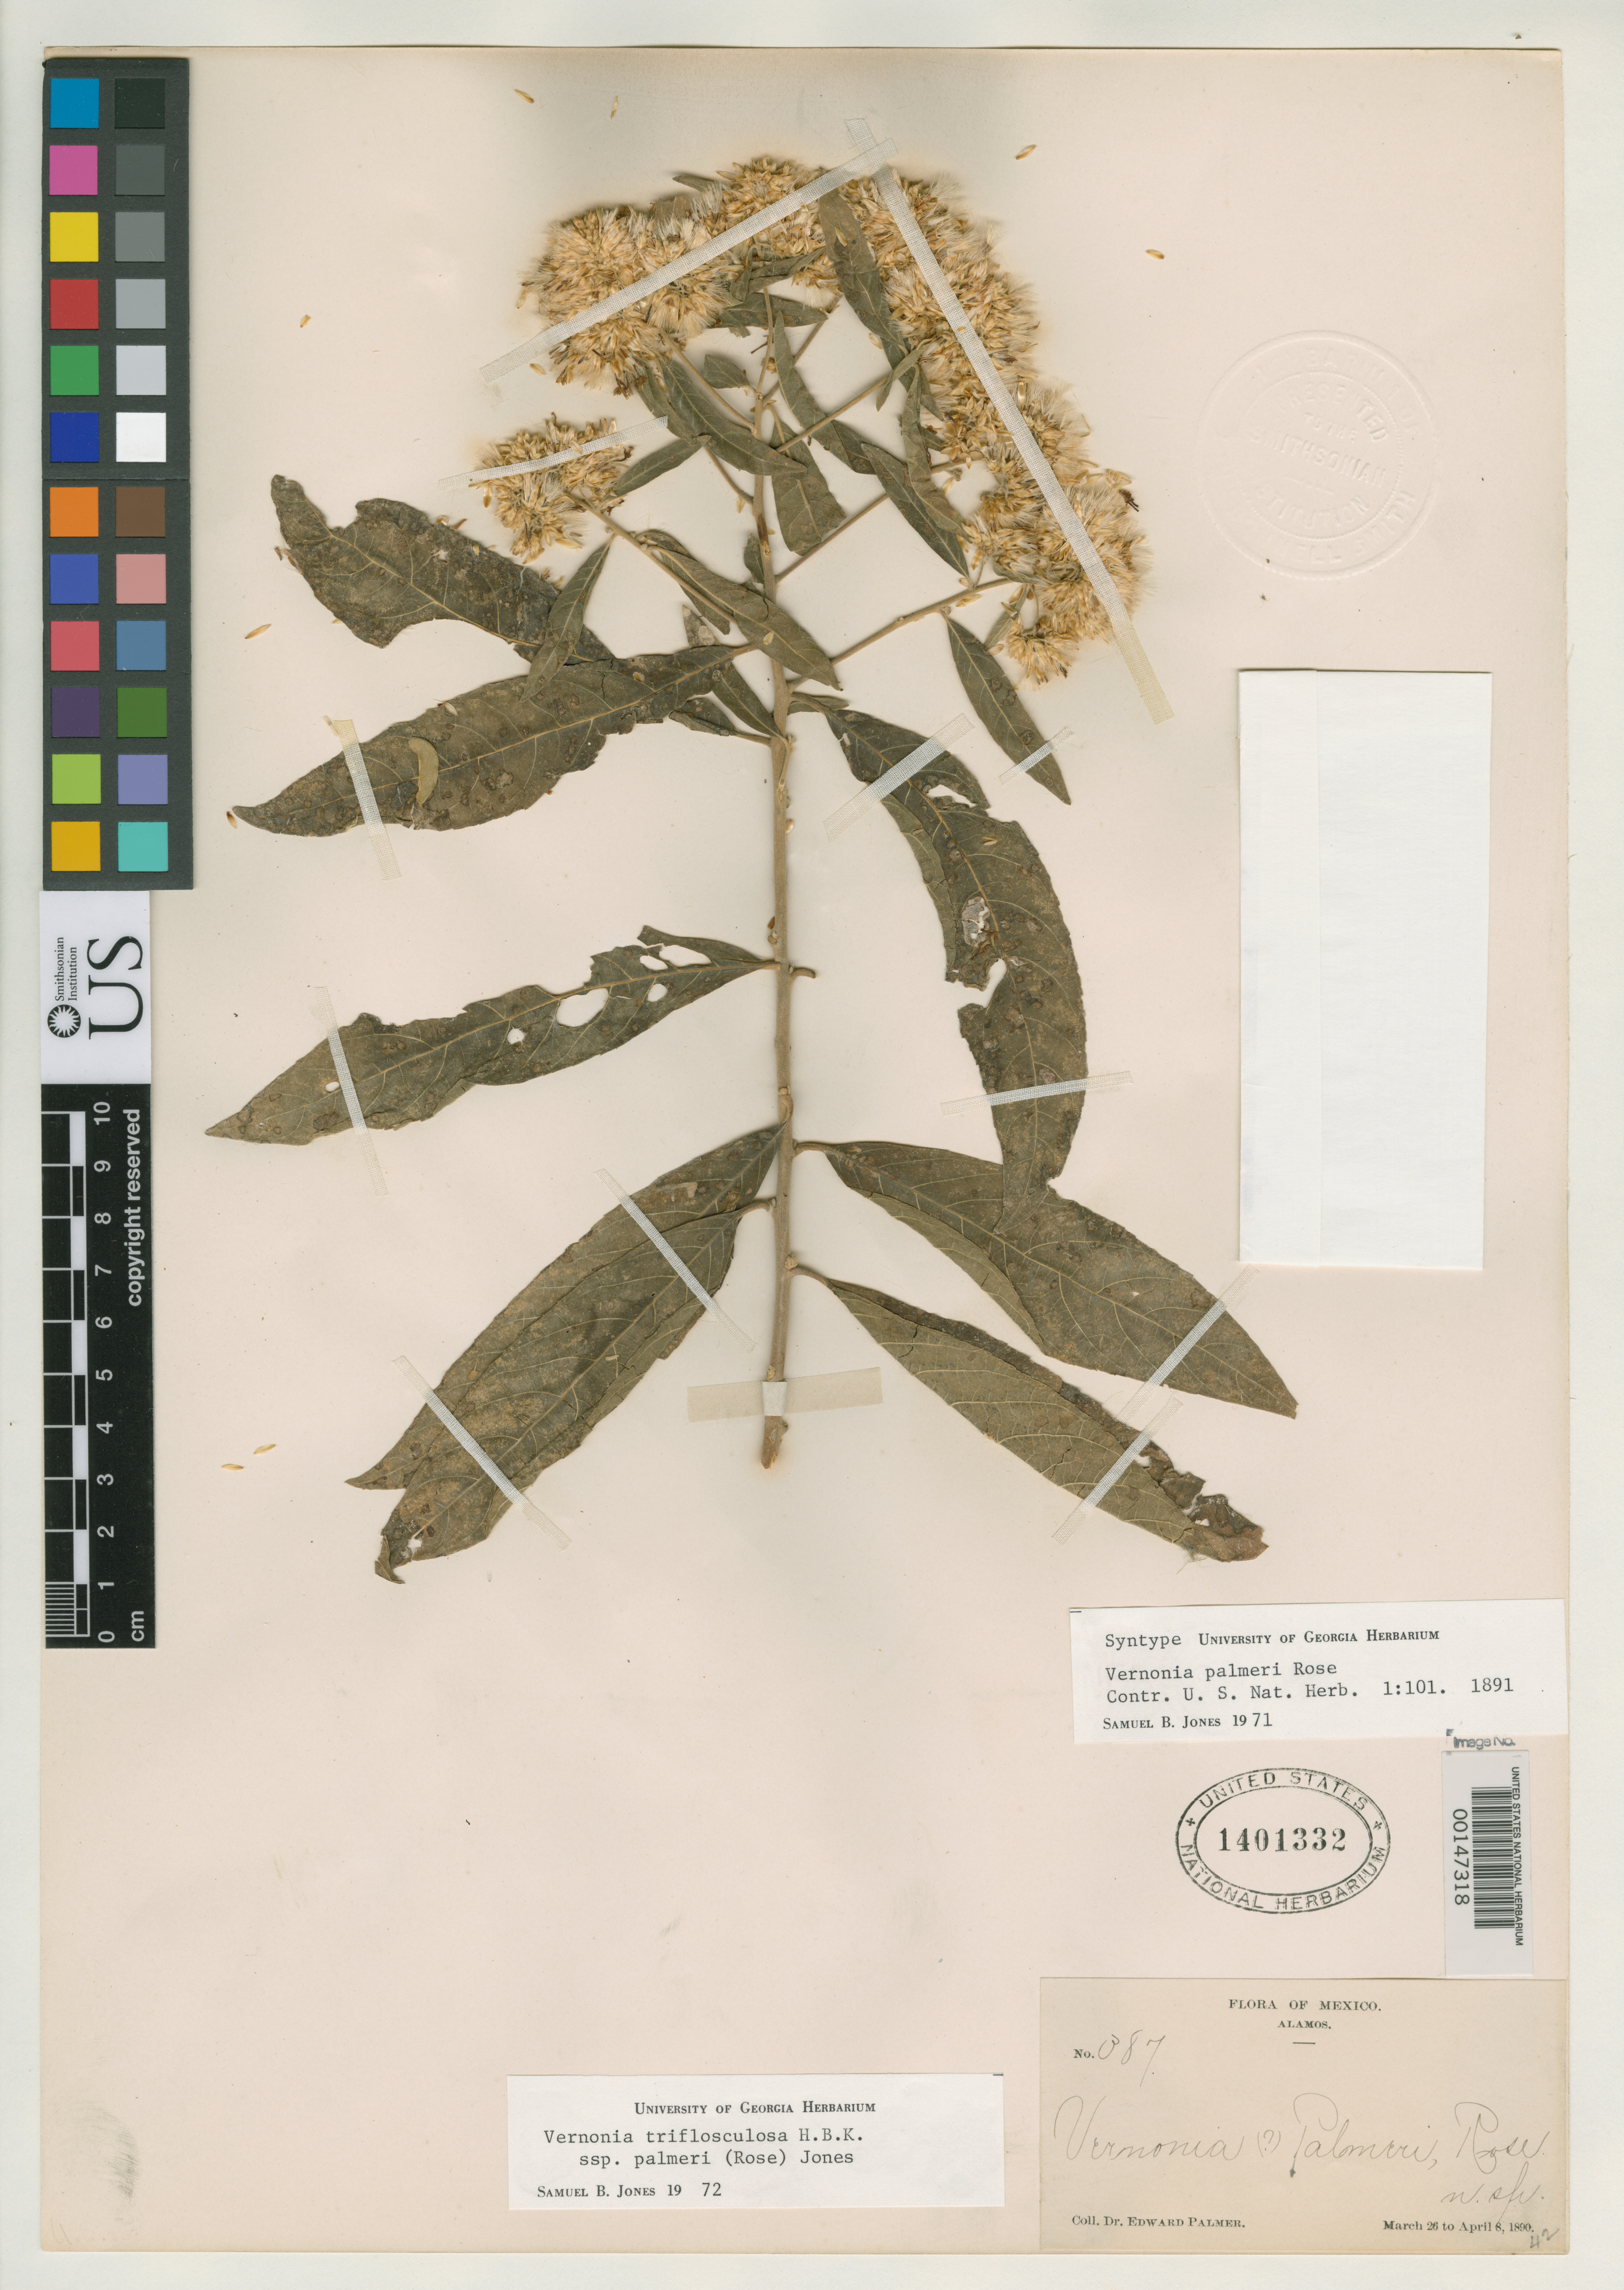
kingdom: Plantae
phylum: Tracheophyta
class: Magnoliopsida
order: Asterales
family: Asteraceae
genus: Vernonia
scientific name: Vernonia palmeri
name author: Rose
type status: Syntype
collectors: E. Palmer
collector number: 387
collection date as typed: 25 Mar 1890 to 08 Apr 1890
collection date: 1890-03-25/1890-04-08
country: Mexico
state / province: Sonora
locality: Alamos.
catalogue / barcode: US 1401332